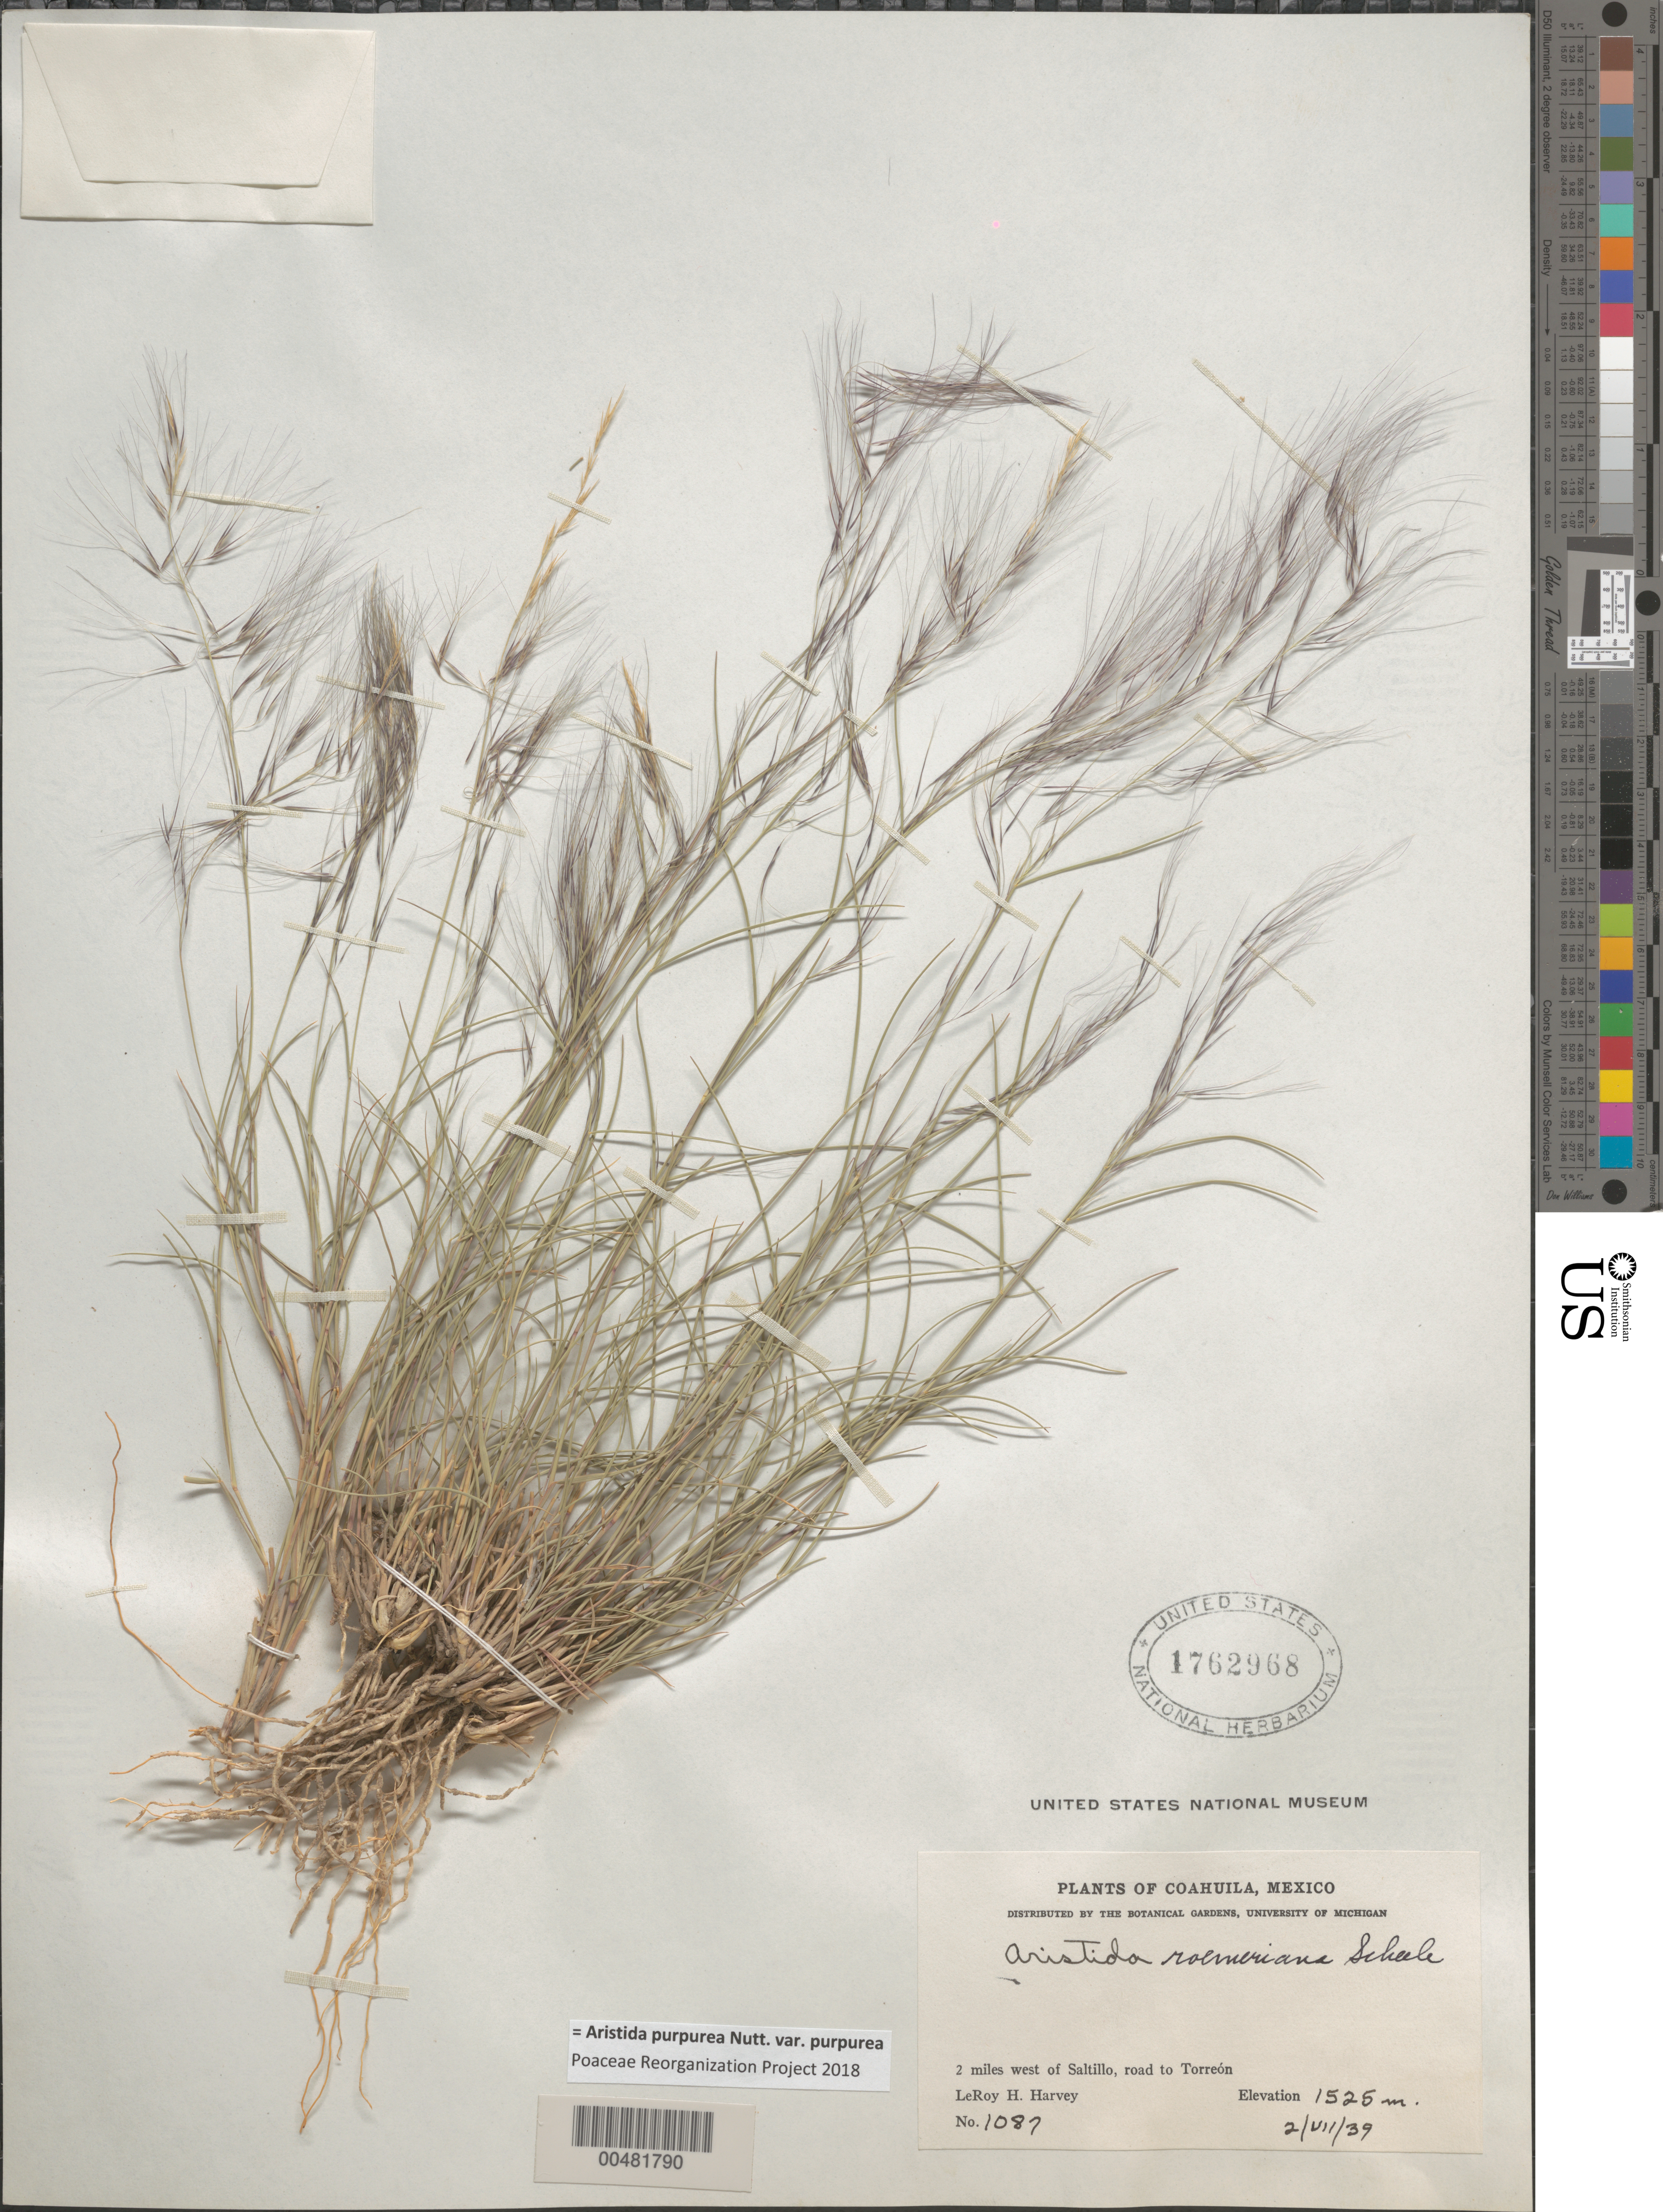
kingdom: Plantae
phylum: Tracheophyta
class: Liliopsida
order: Poales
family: Poaceae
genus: Aristida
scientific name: Aristida purpurea var. purpurea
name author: Nutt.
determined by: Poaceae Reorganization Project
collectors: L. H. Harvey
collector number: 1087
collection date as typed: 2 Jul 1939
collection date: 1939-07-02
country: Mexico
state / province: Coahuila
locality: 2 mi W of Saltillo, road to Torreón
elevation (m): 1525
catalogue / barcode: US 1762968